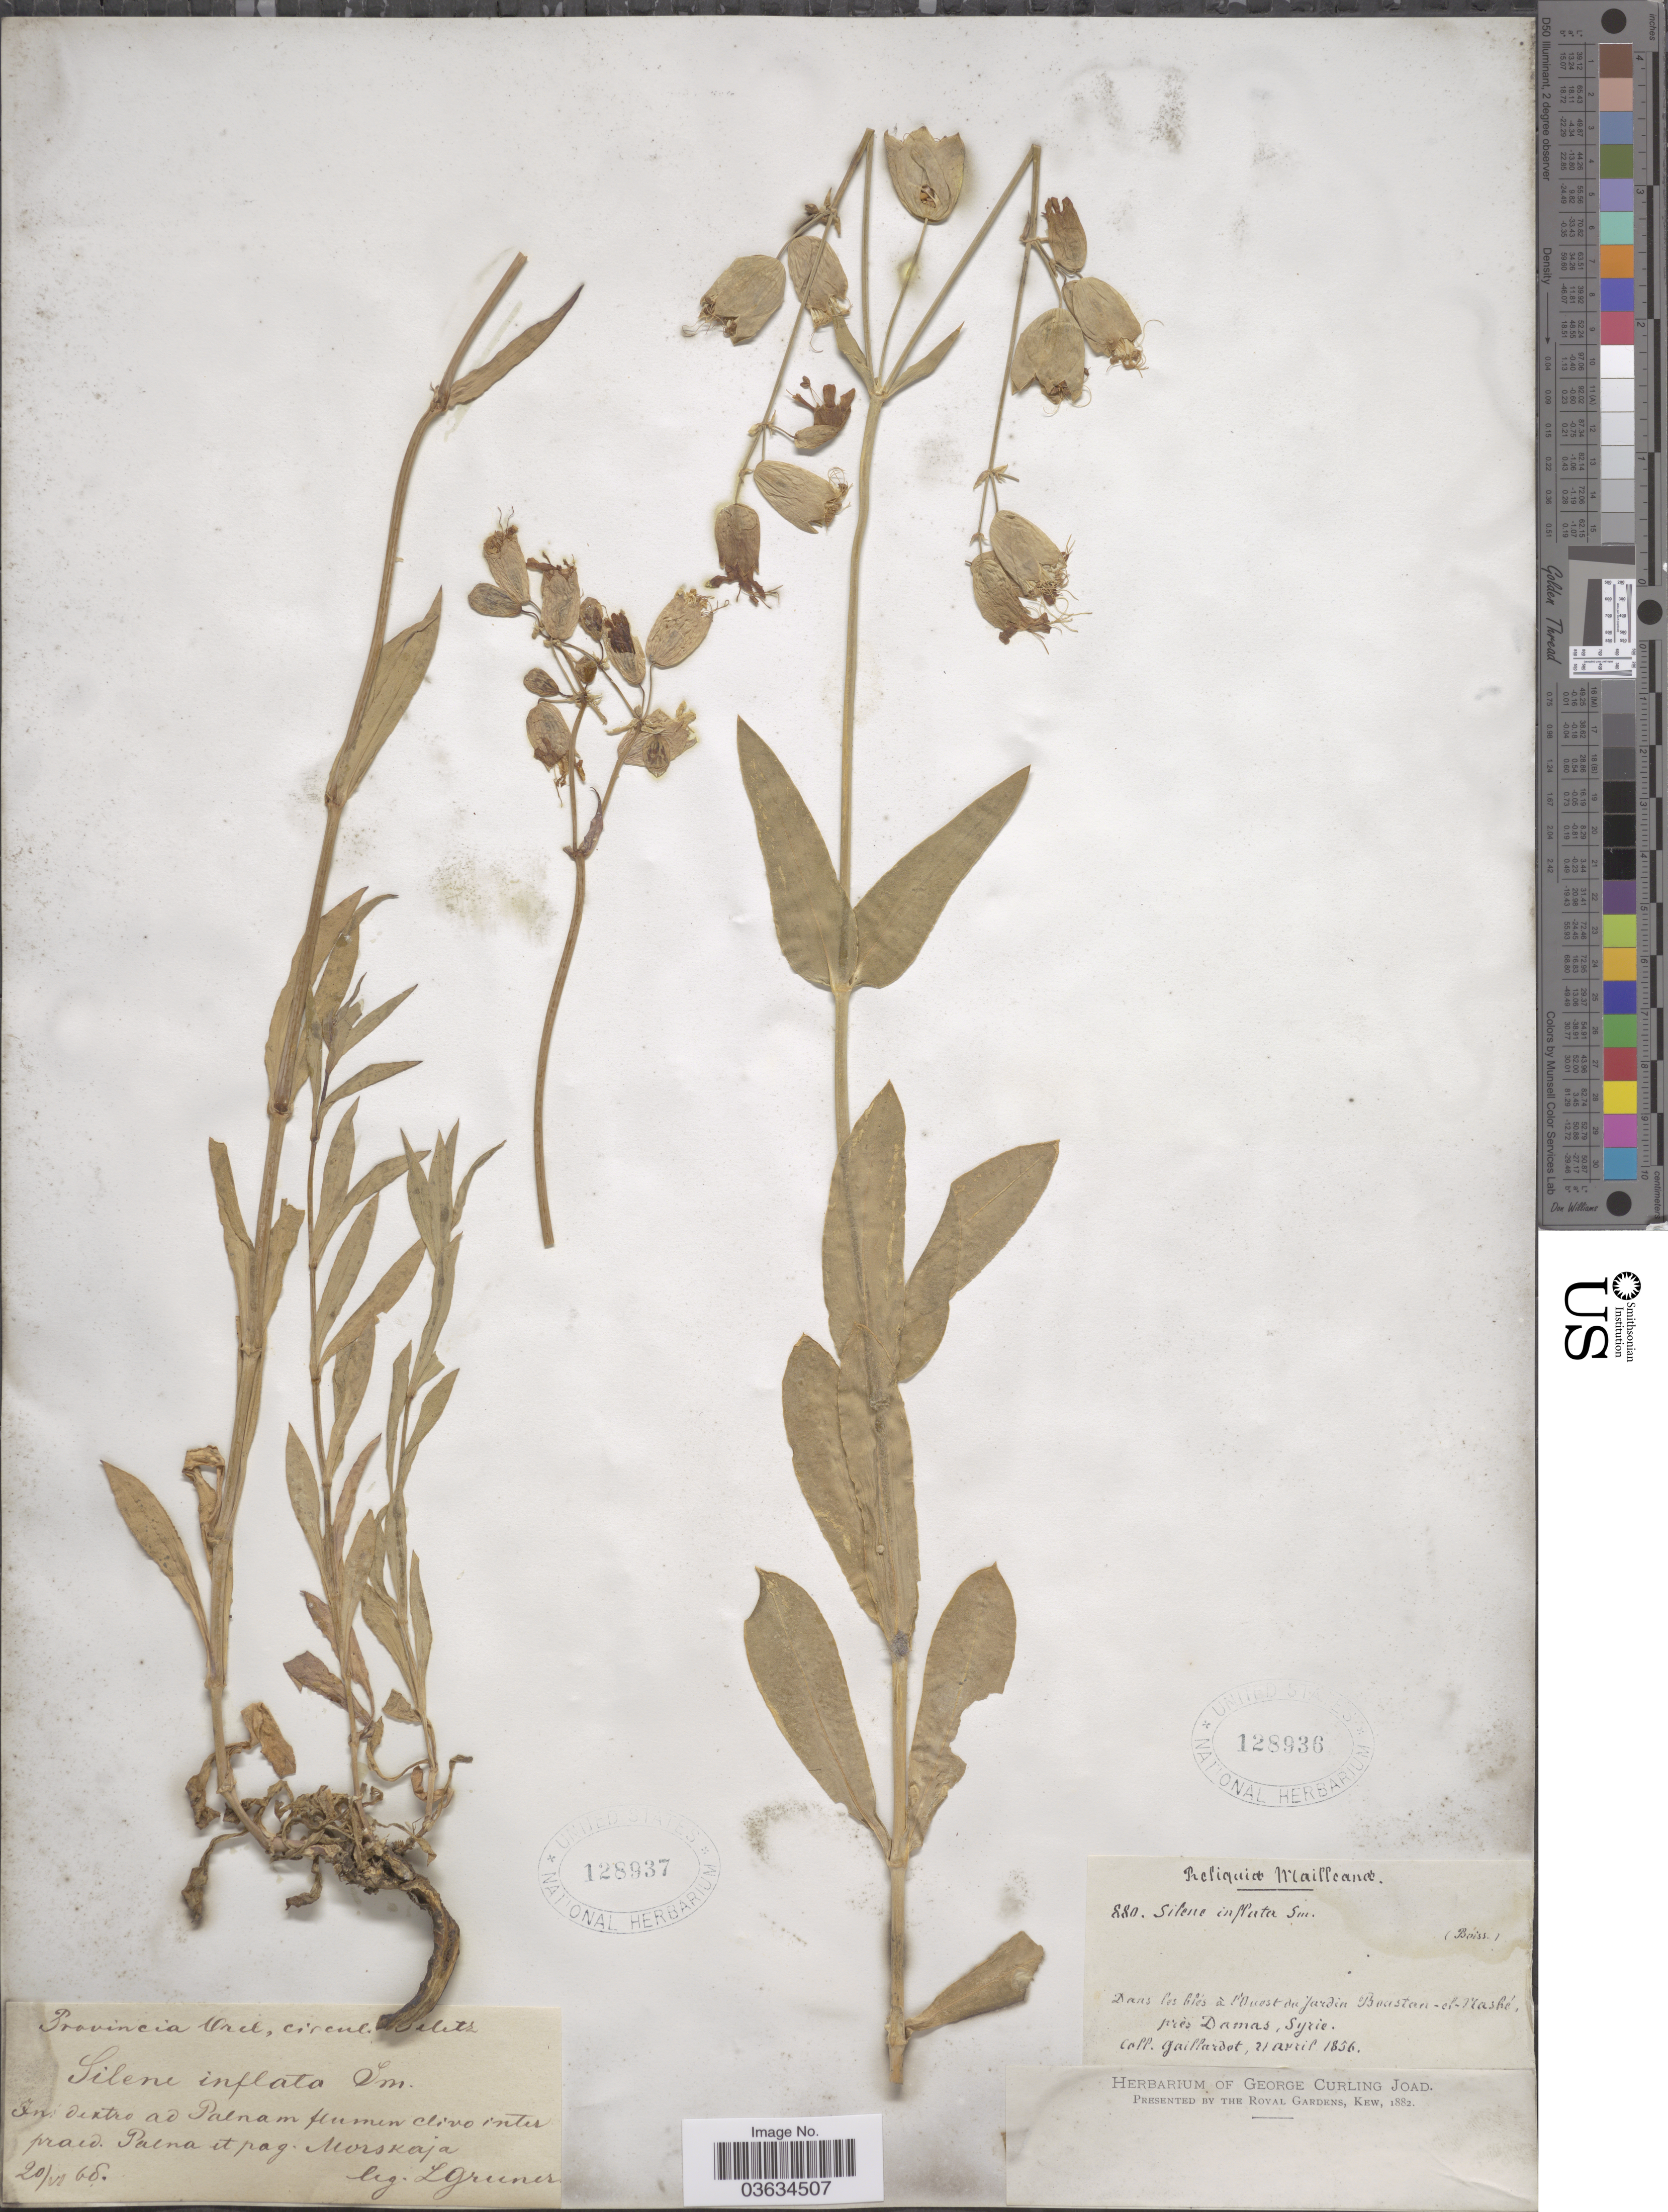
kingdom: Plantae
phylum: Tracheophyta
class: Magnoliopsida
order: Caryophyllales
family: Caryophyllaceae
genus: Silene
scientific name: Silene vulgaris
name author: (Moench) Garcke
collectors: Gaillardot, --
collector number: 880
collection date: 1856-04-21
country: Syria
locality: Dans les blés à l'Ouest du Jardin Bacistan-el-Mashé, près Damas.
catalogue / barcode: US 128936-2